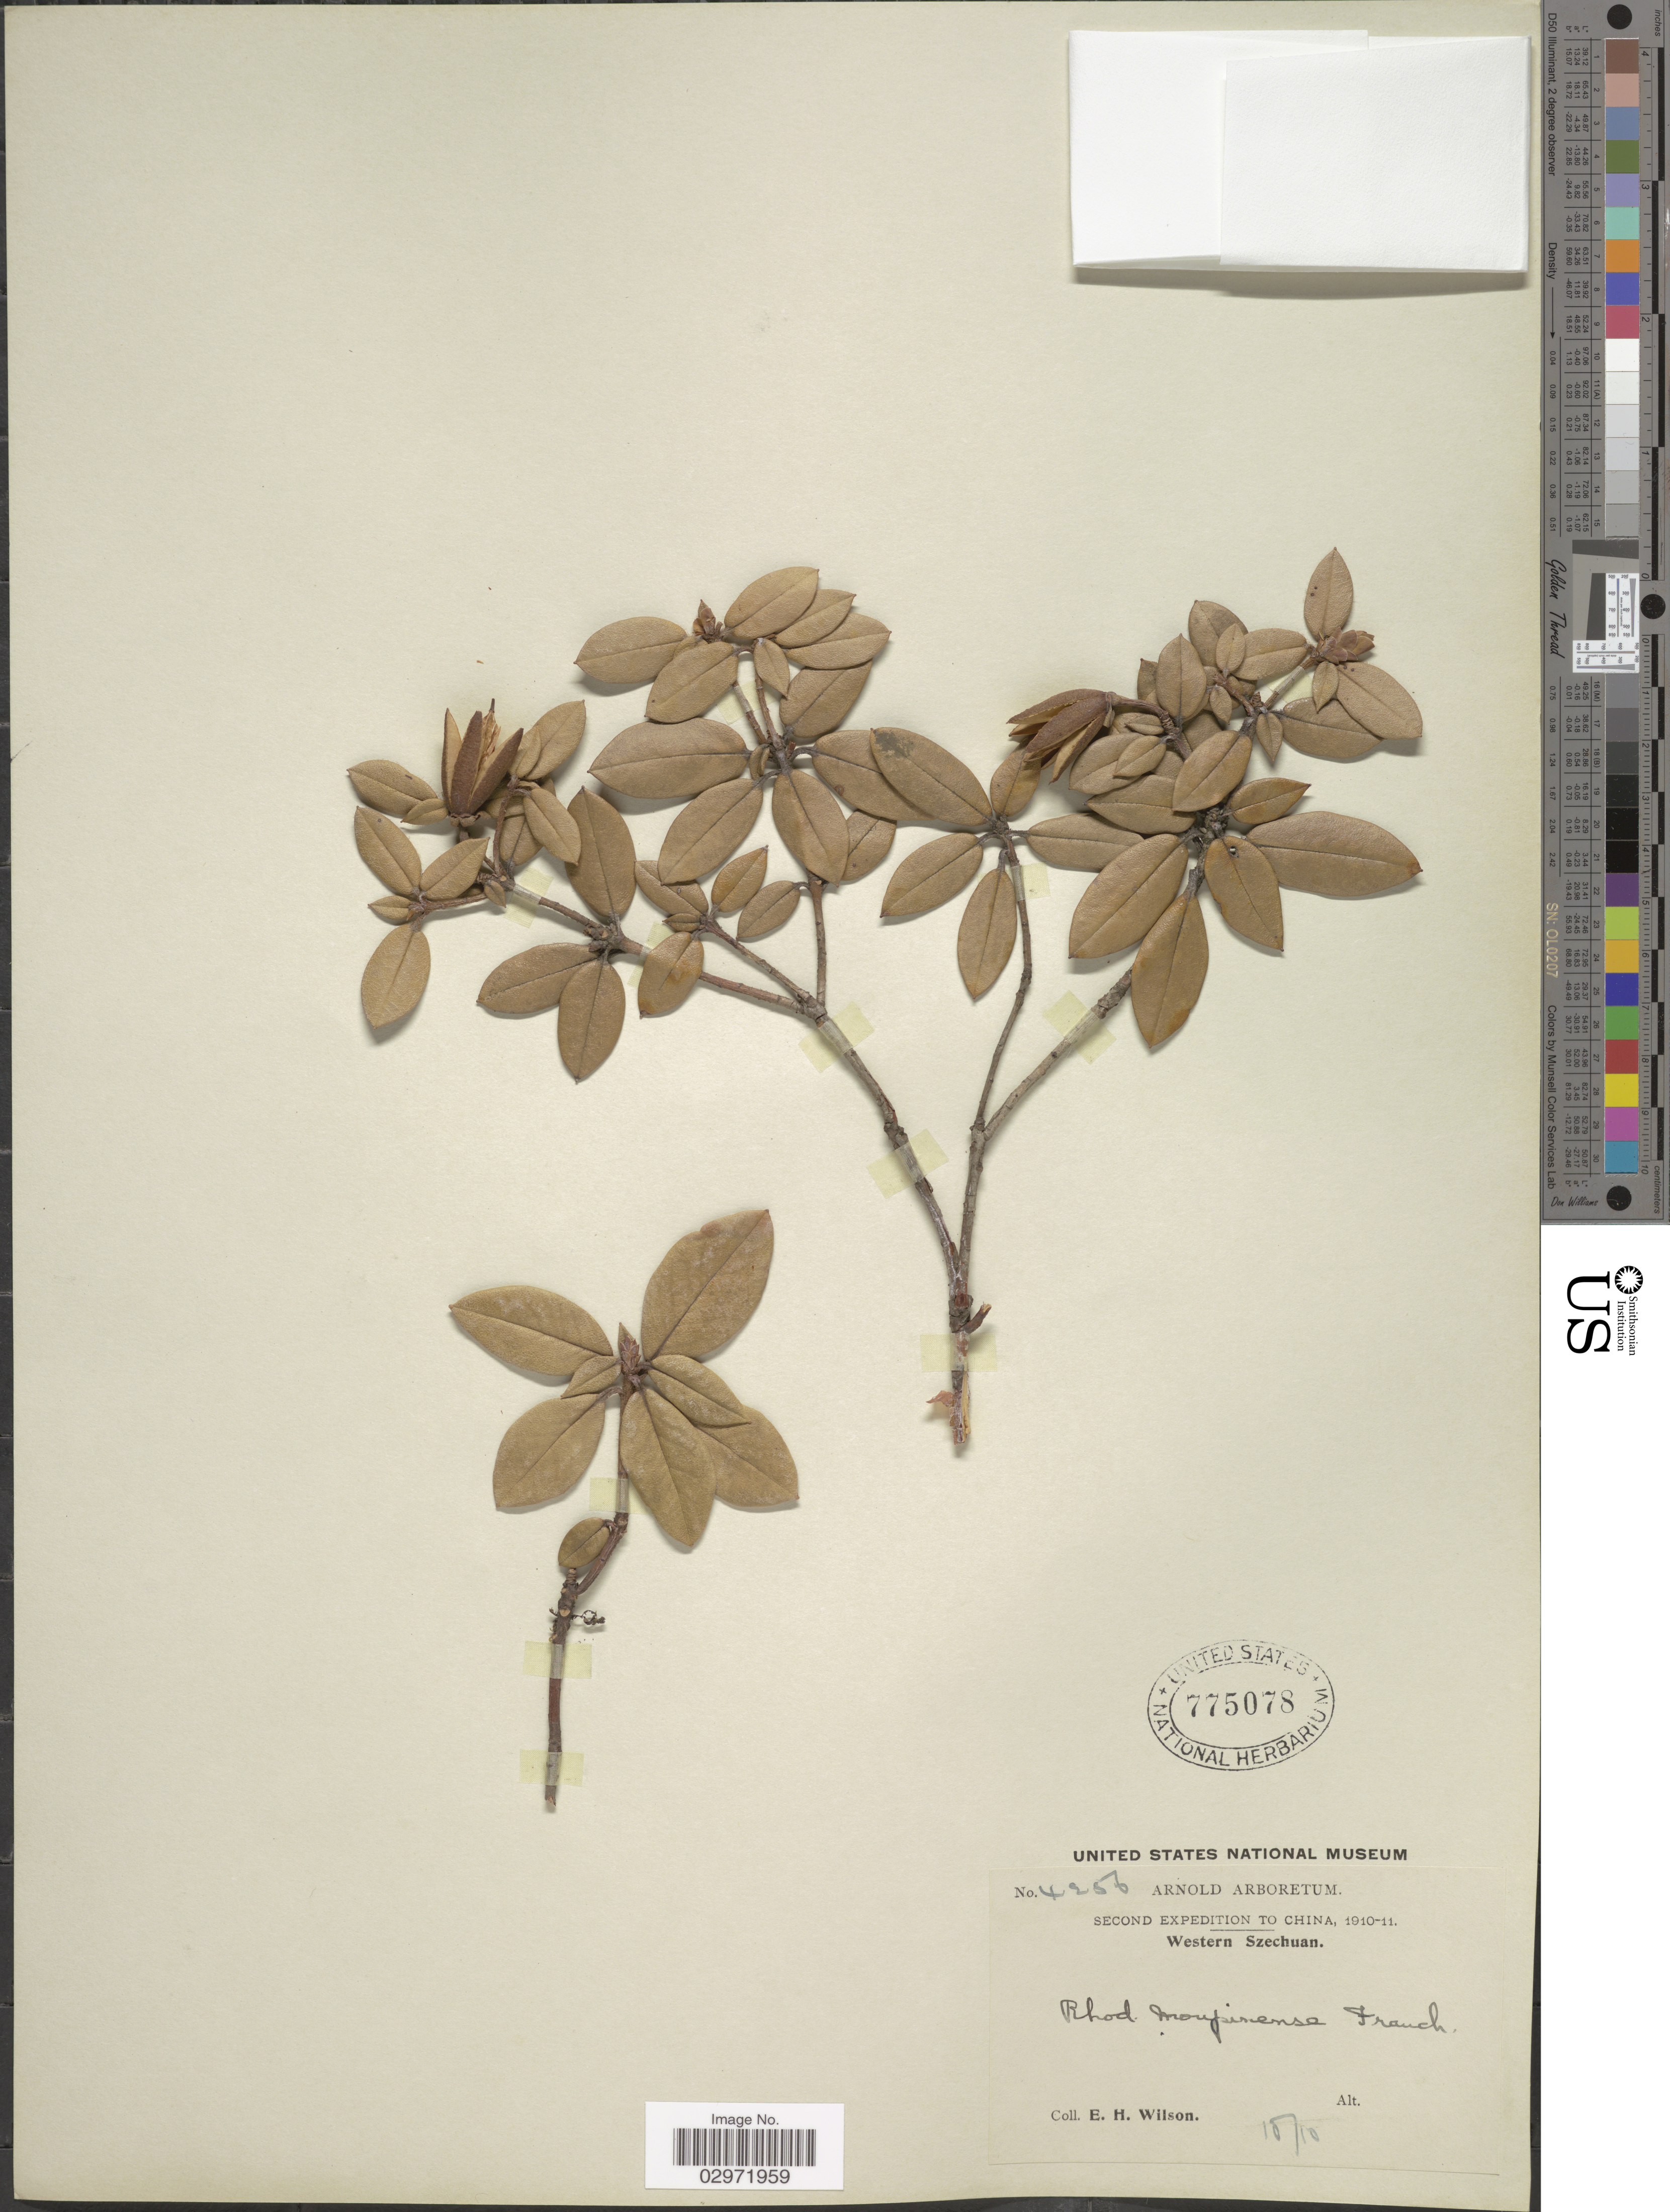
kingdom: Plantae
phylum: Tracheophyta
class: Magnoliopsida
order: Ericales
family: Ericaceae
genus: Rhododendron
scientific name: Rhododendron moupinense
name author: Franch.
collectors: E. Wilson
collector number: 4256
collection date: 1910-10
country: China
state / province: Sichuan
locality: Western Szechuan.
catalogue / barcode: US 775078